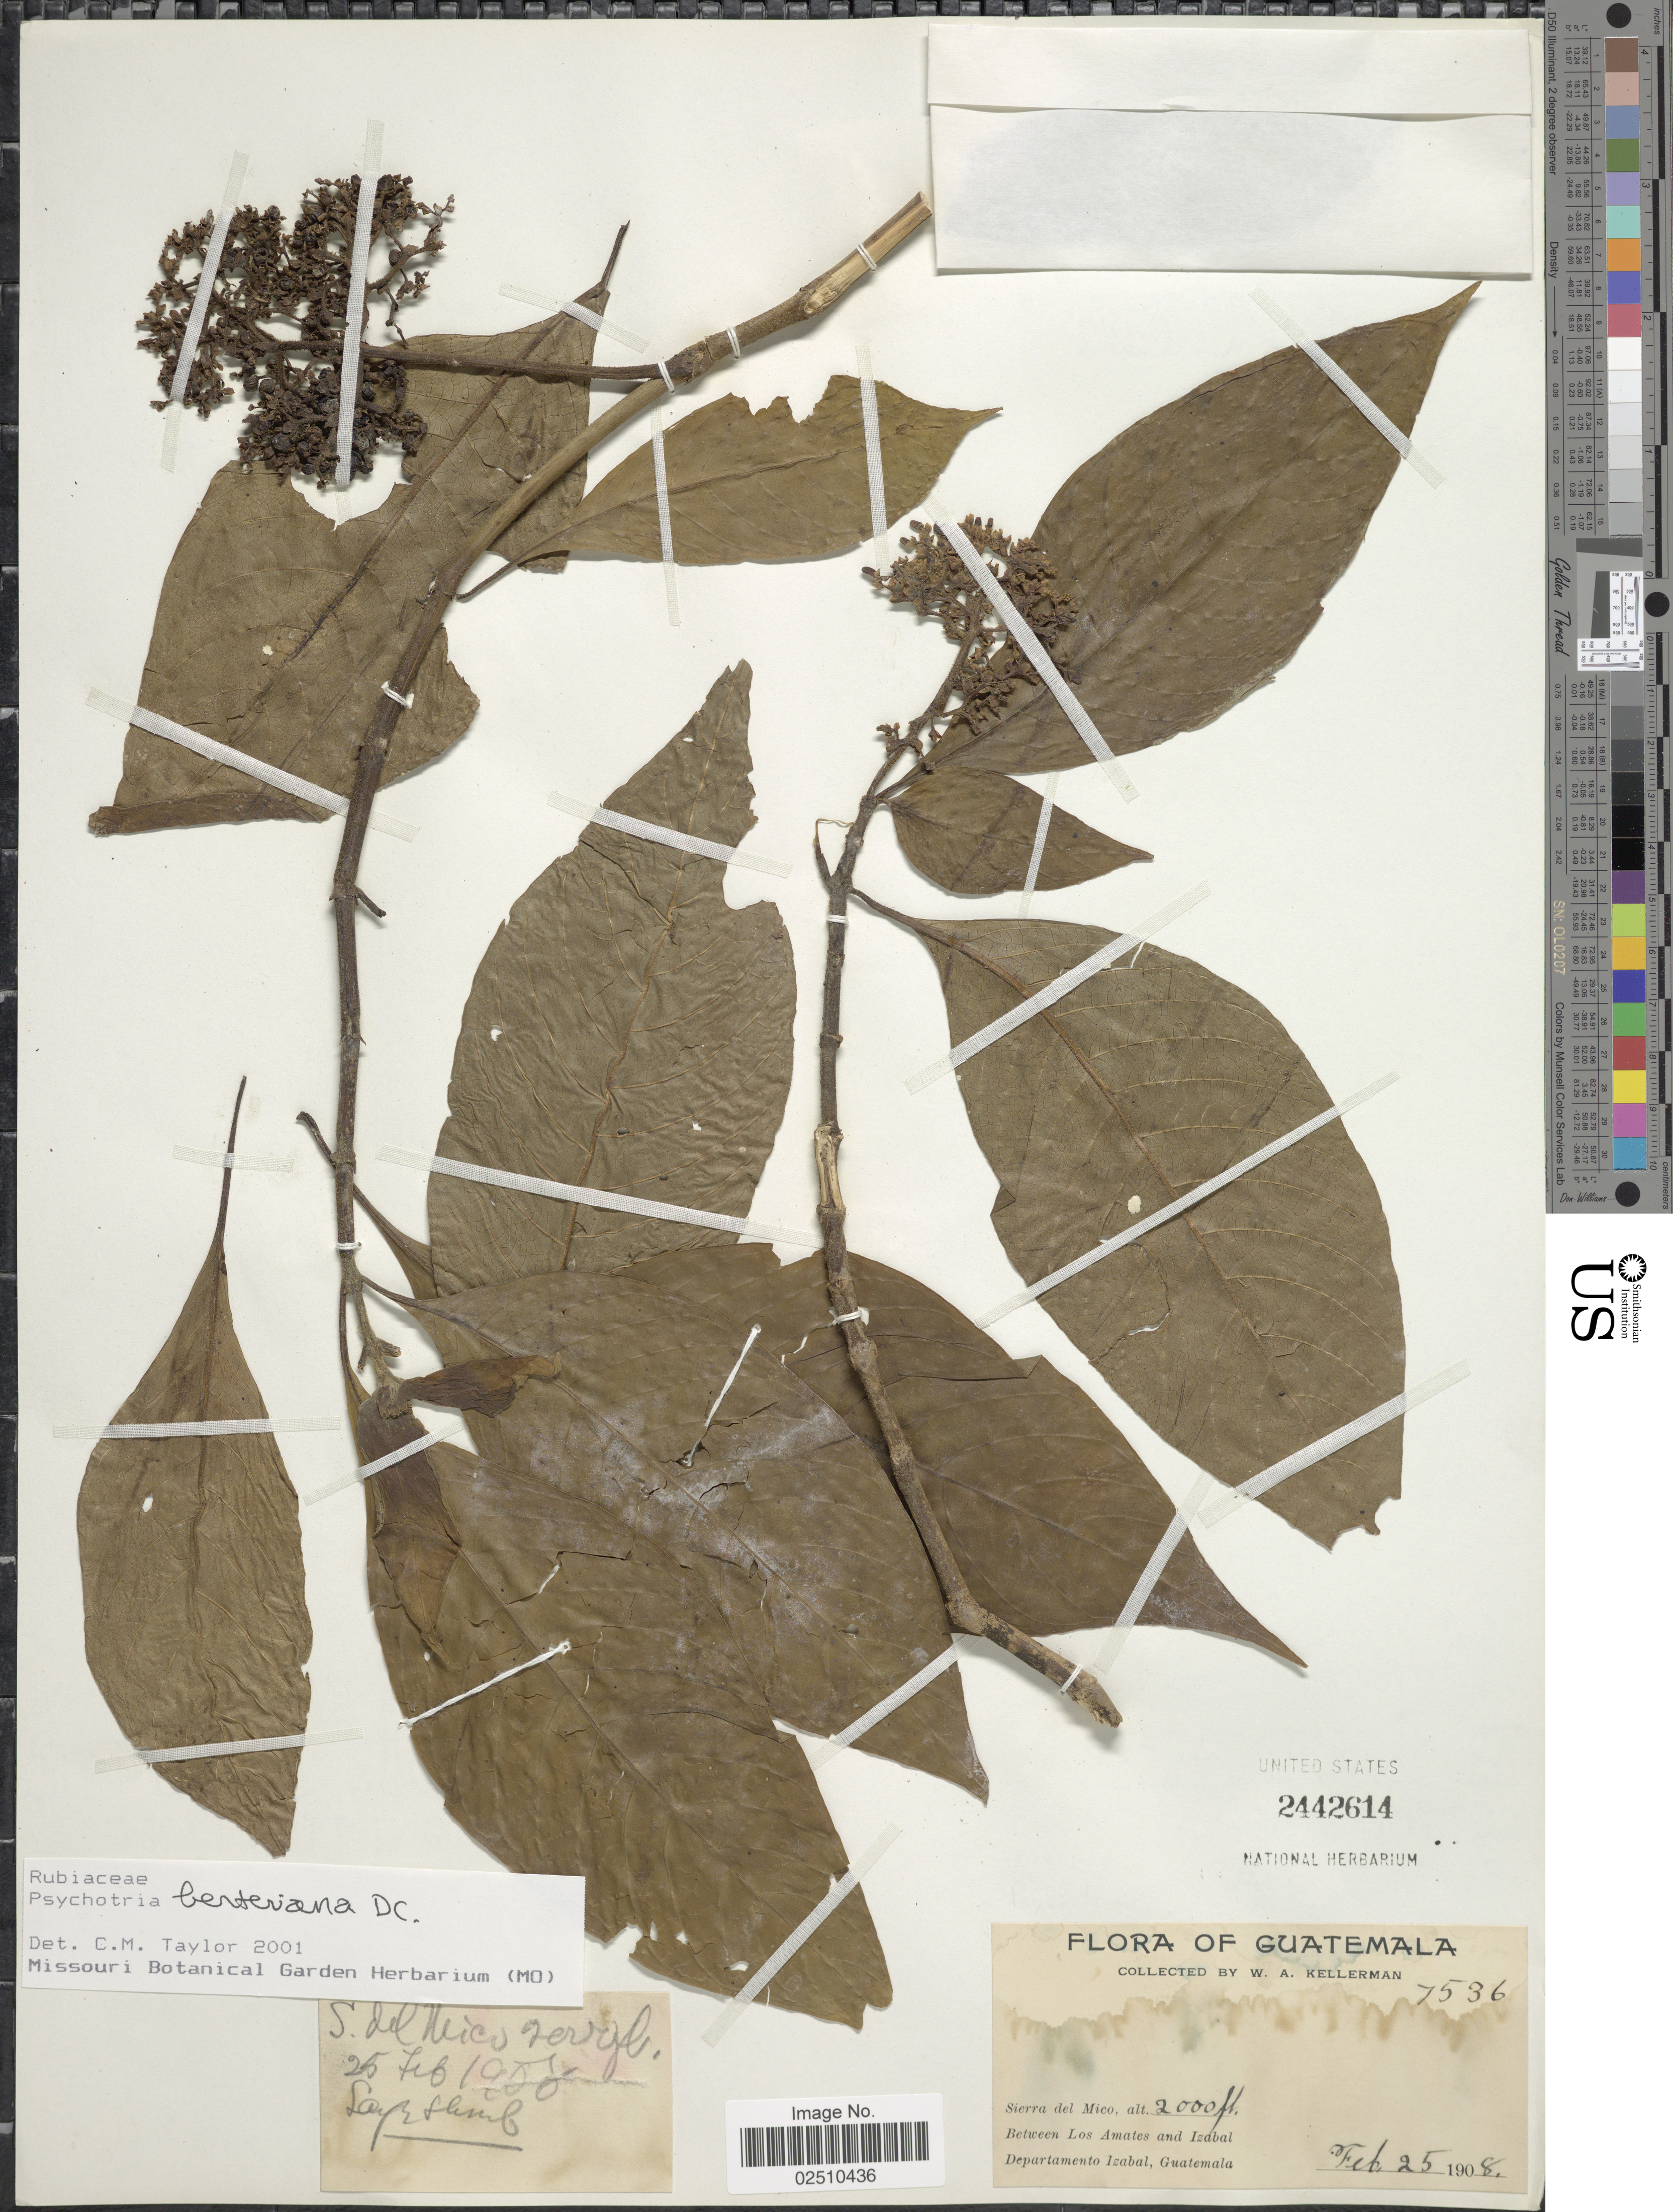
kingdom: Plantae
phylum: Tracheophyta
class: Magnoliopsida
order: Gentianales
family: Rubiaceae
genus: Psychotria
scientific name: Psychotria berteroana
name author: DC.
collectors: W. Kellerman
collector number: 7536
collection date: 1908-02-25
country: Guatemala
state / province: Izabal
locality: Sierra del Mico, between Los Amates and Izabal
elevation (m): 610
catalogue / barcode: US 2442614